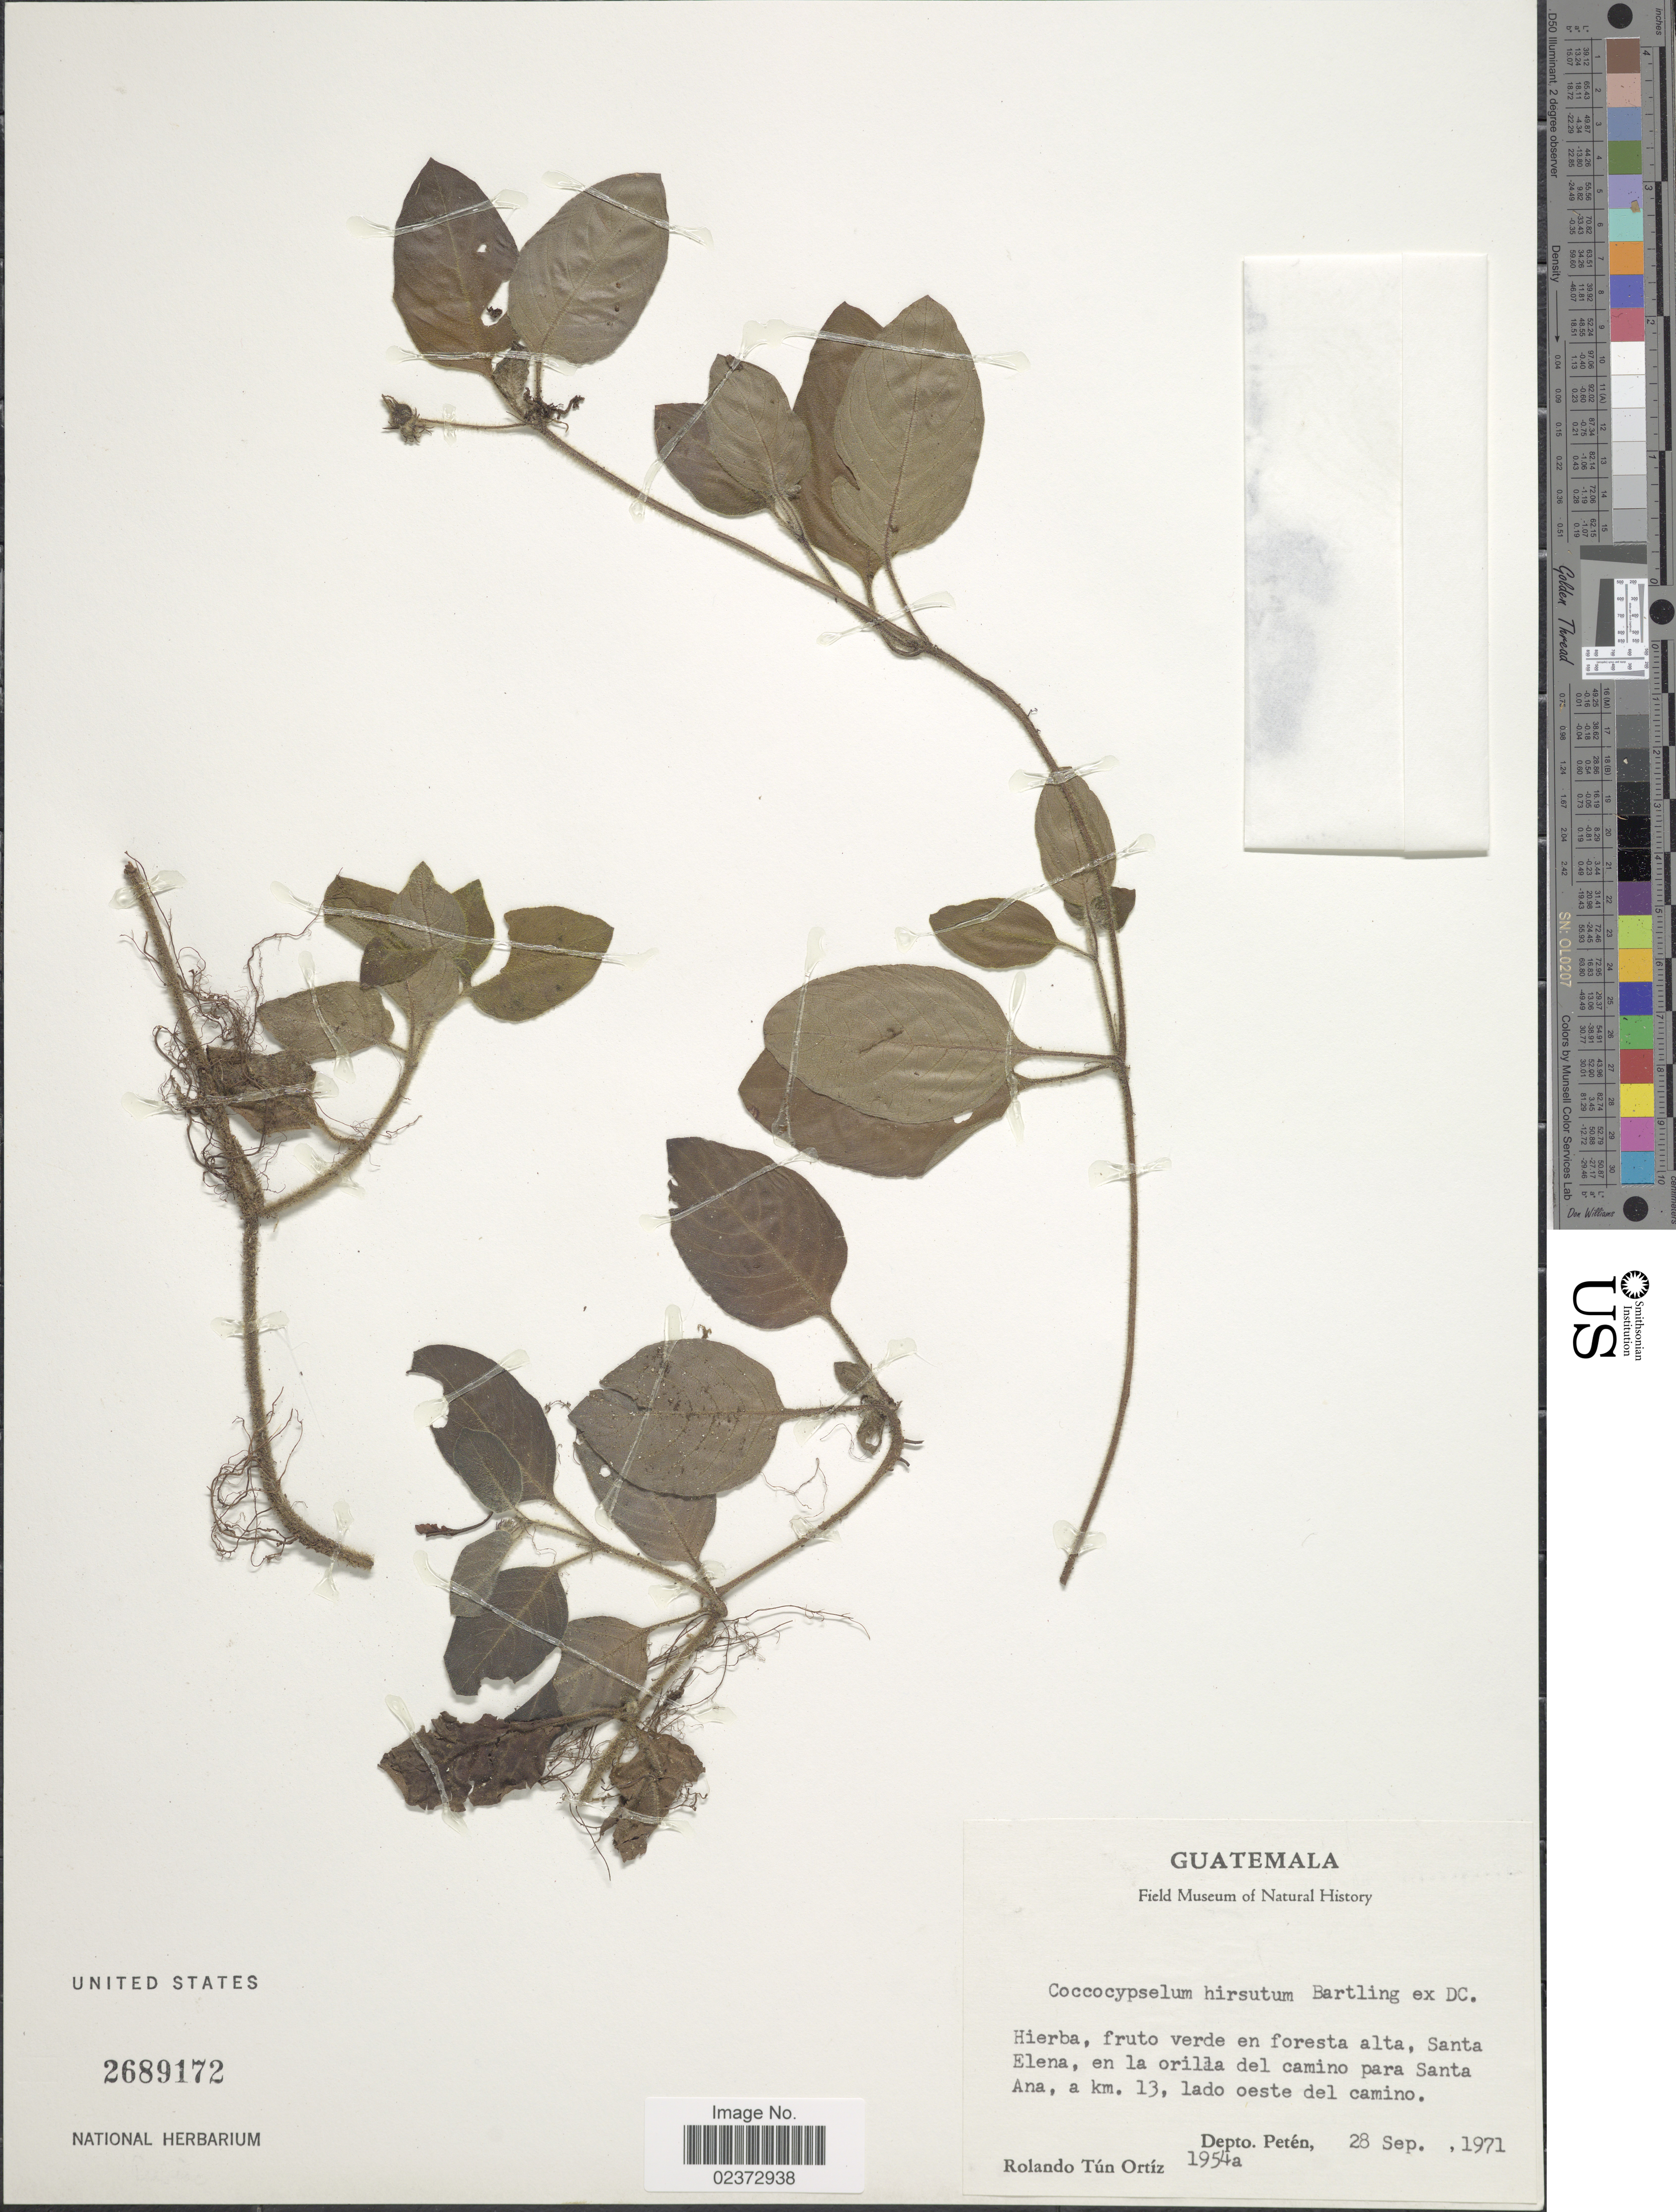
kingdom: Plantae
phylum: Tracheophyta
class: Magnoliopsida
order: Gentianales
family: Rubiaceae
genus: Coccocypselum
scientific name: Coccocypselum hispidulum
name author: (Standl.) Standl.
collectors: R. T. Ortíz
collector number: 1954a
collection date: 1971-09-28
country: Guatemala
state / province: El Petén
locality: Fruto verde en foresta alta, Santa Elena, en la orilla del camino para Santa Ana, a km. 13, lado oeste del camino, Depto Petén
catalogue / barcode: US 2689172